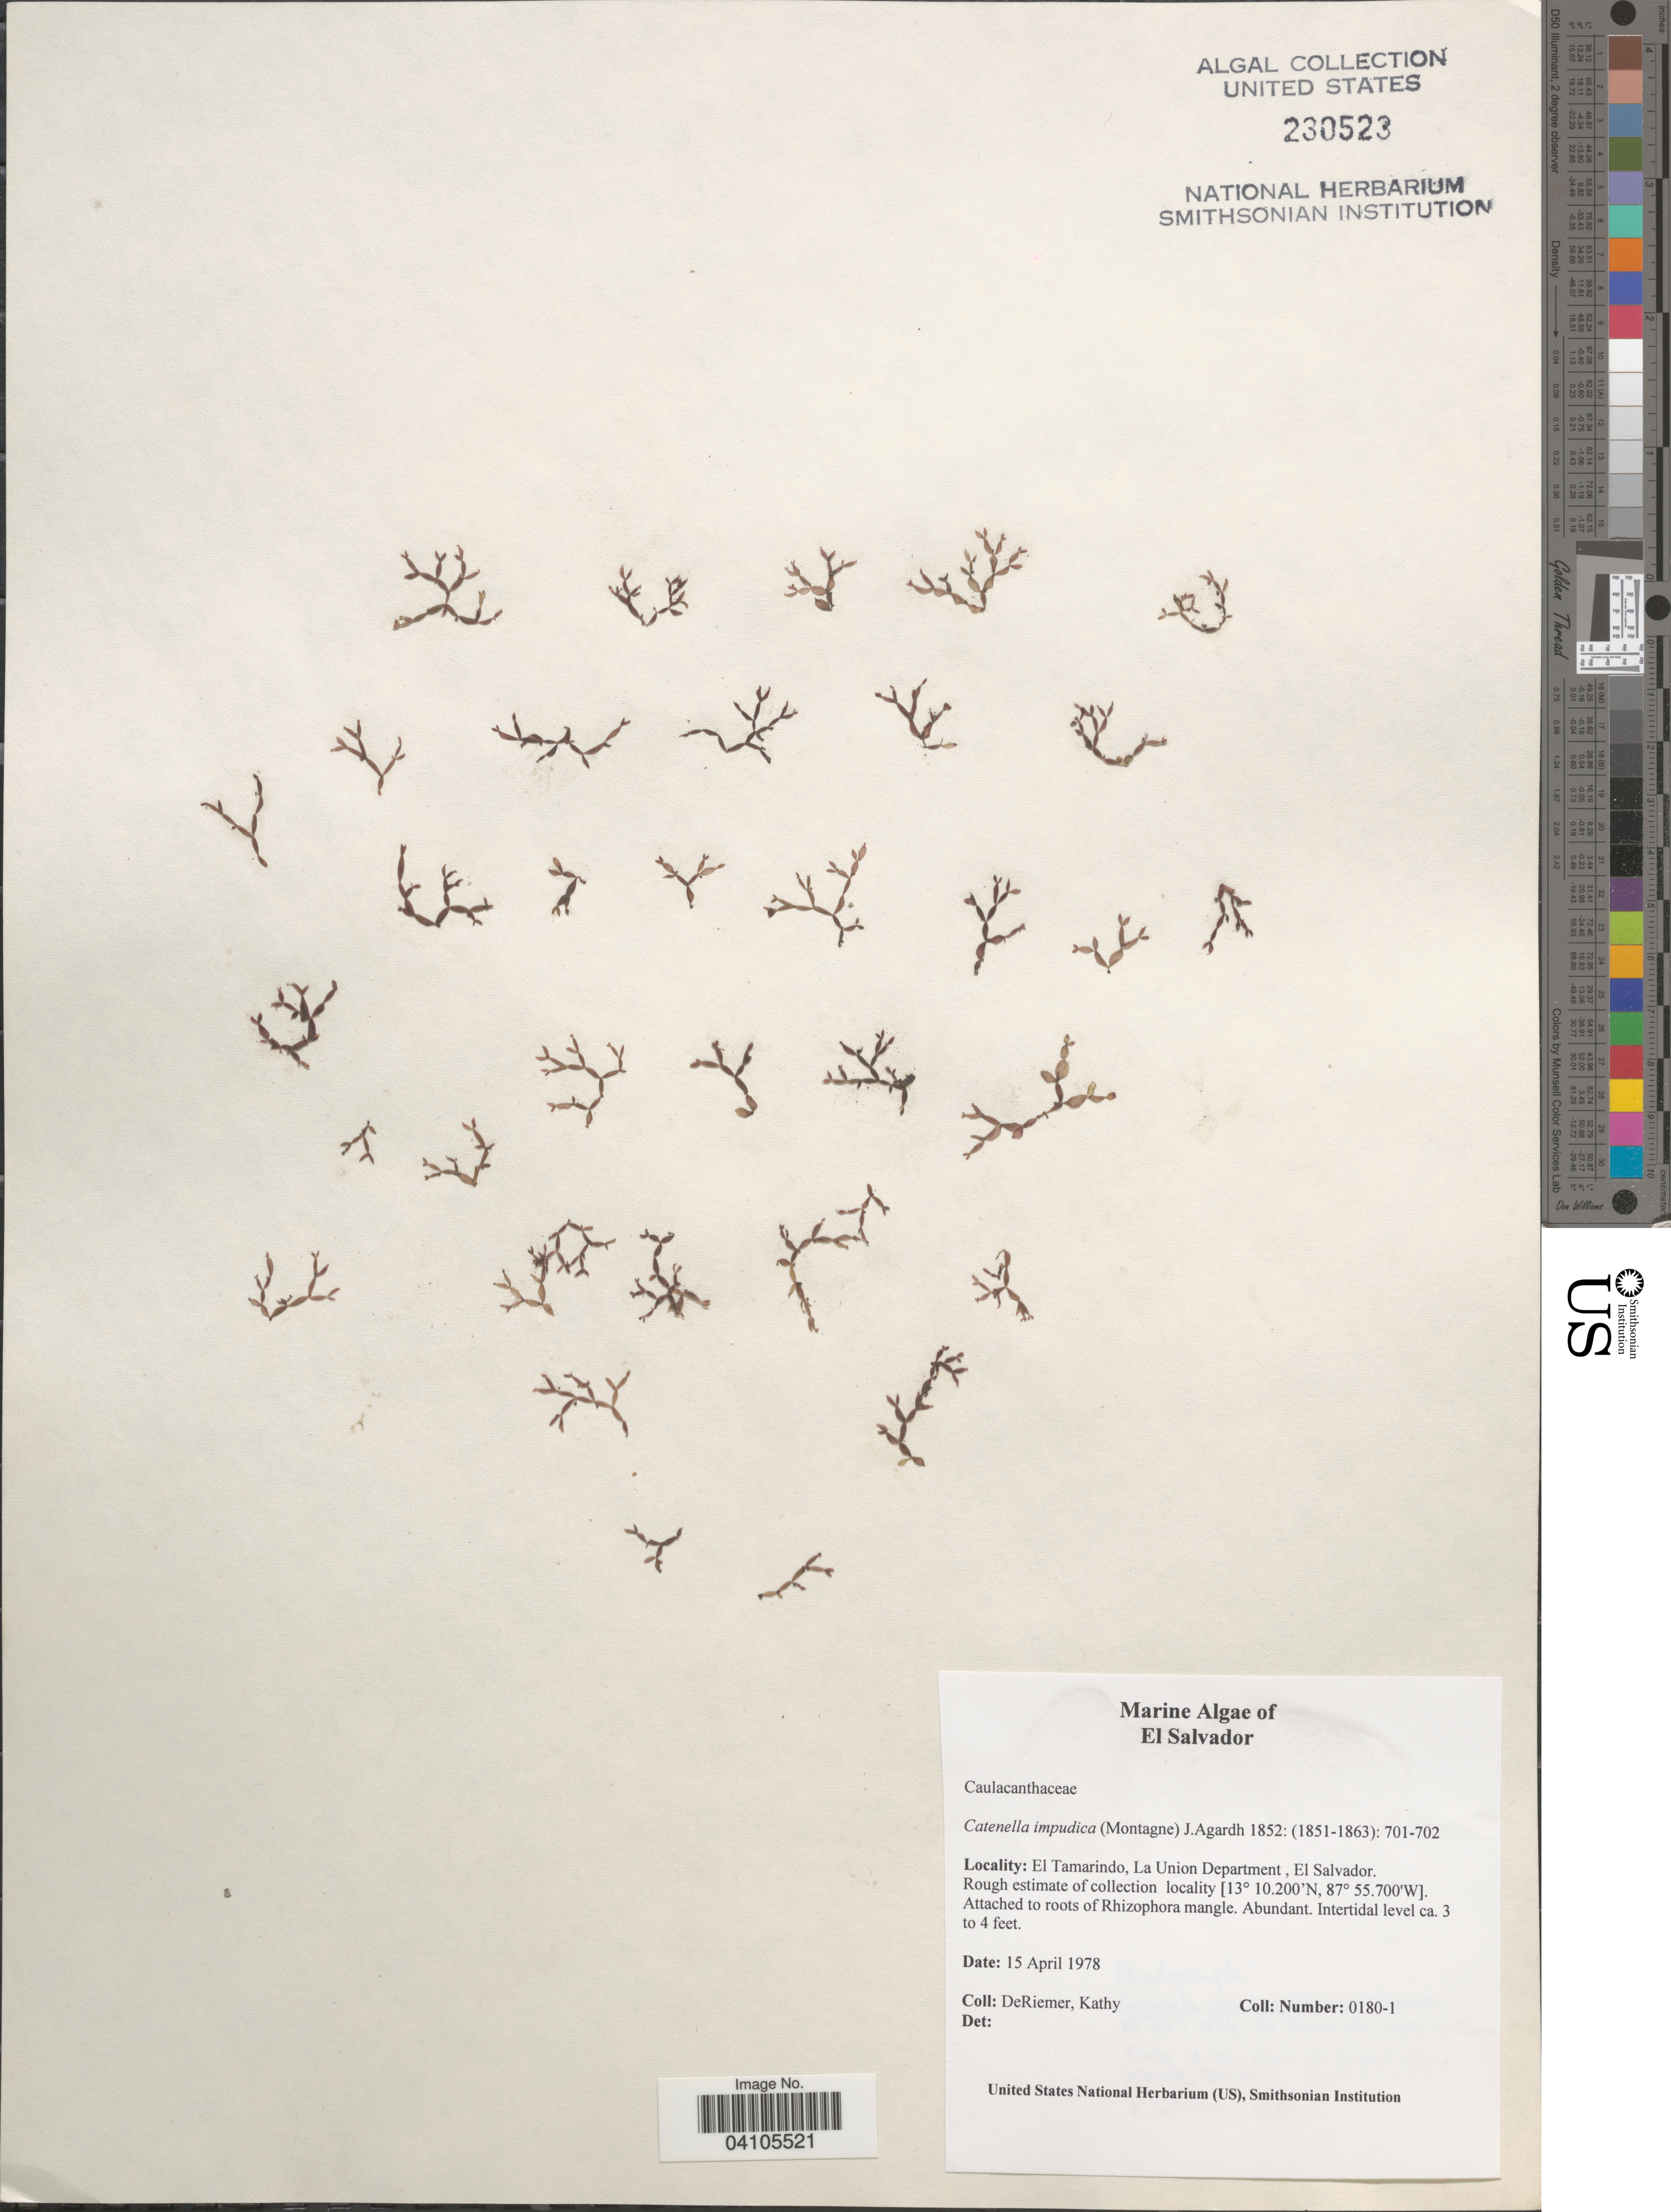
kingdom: Plantae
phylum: Rhodophyta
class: Florideophyceae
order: Gigartinales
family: Caulacanthaceae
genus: Catenella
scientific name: Catenella impudica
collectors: K. DeRiemer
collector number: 0180-1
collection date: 1978-04-15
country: El Salvador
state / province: La Union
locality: El Tamarindo, La Union Department.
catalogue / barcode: US 230523